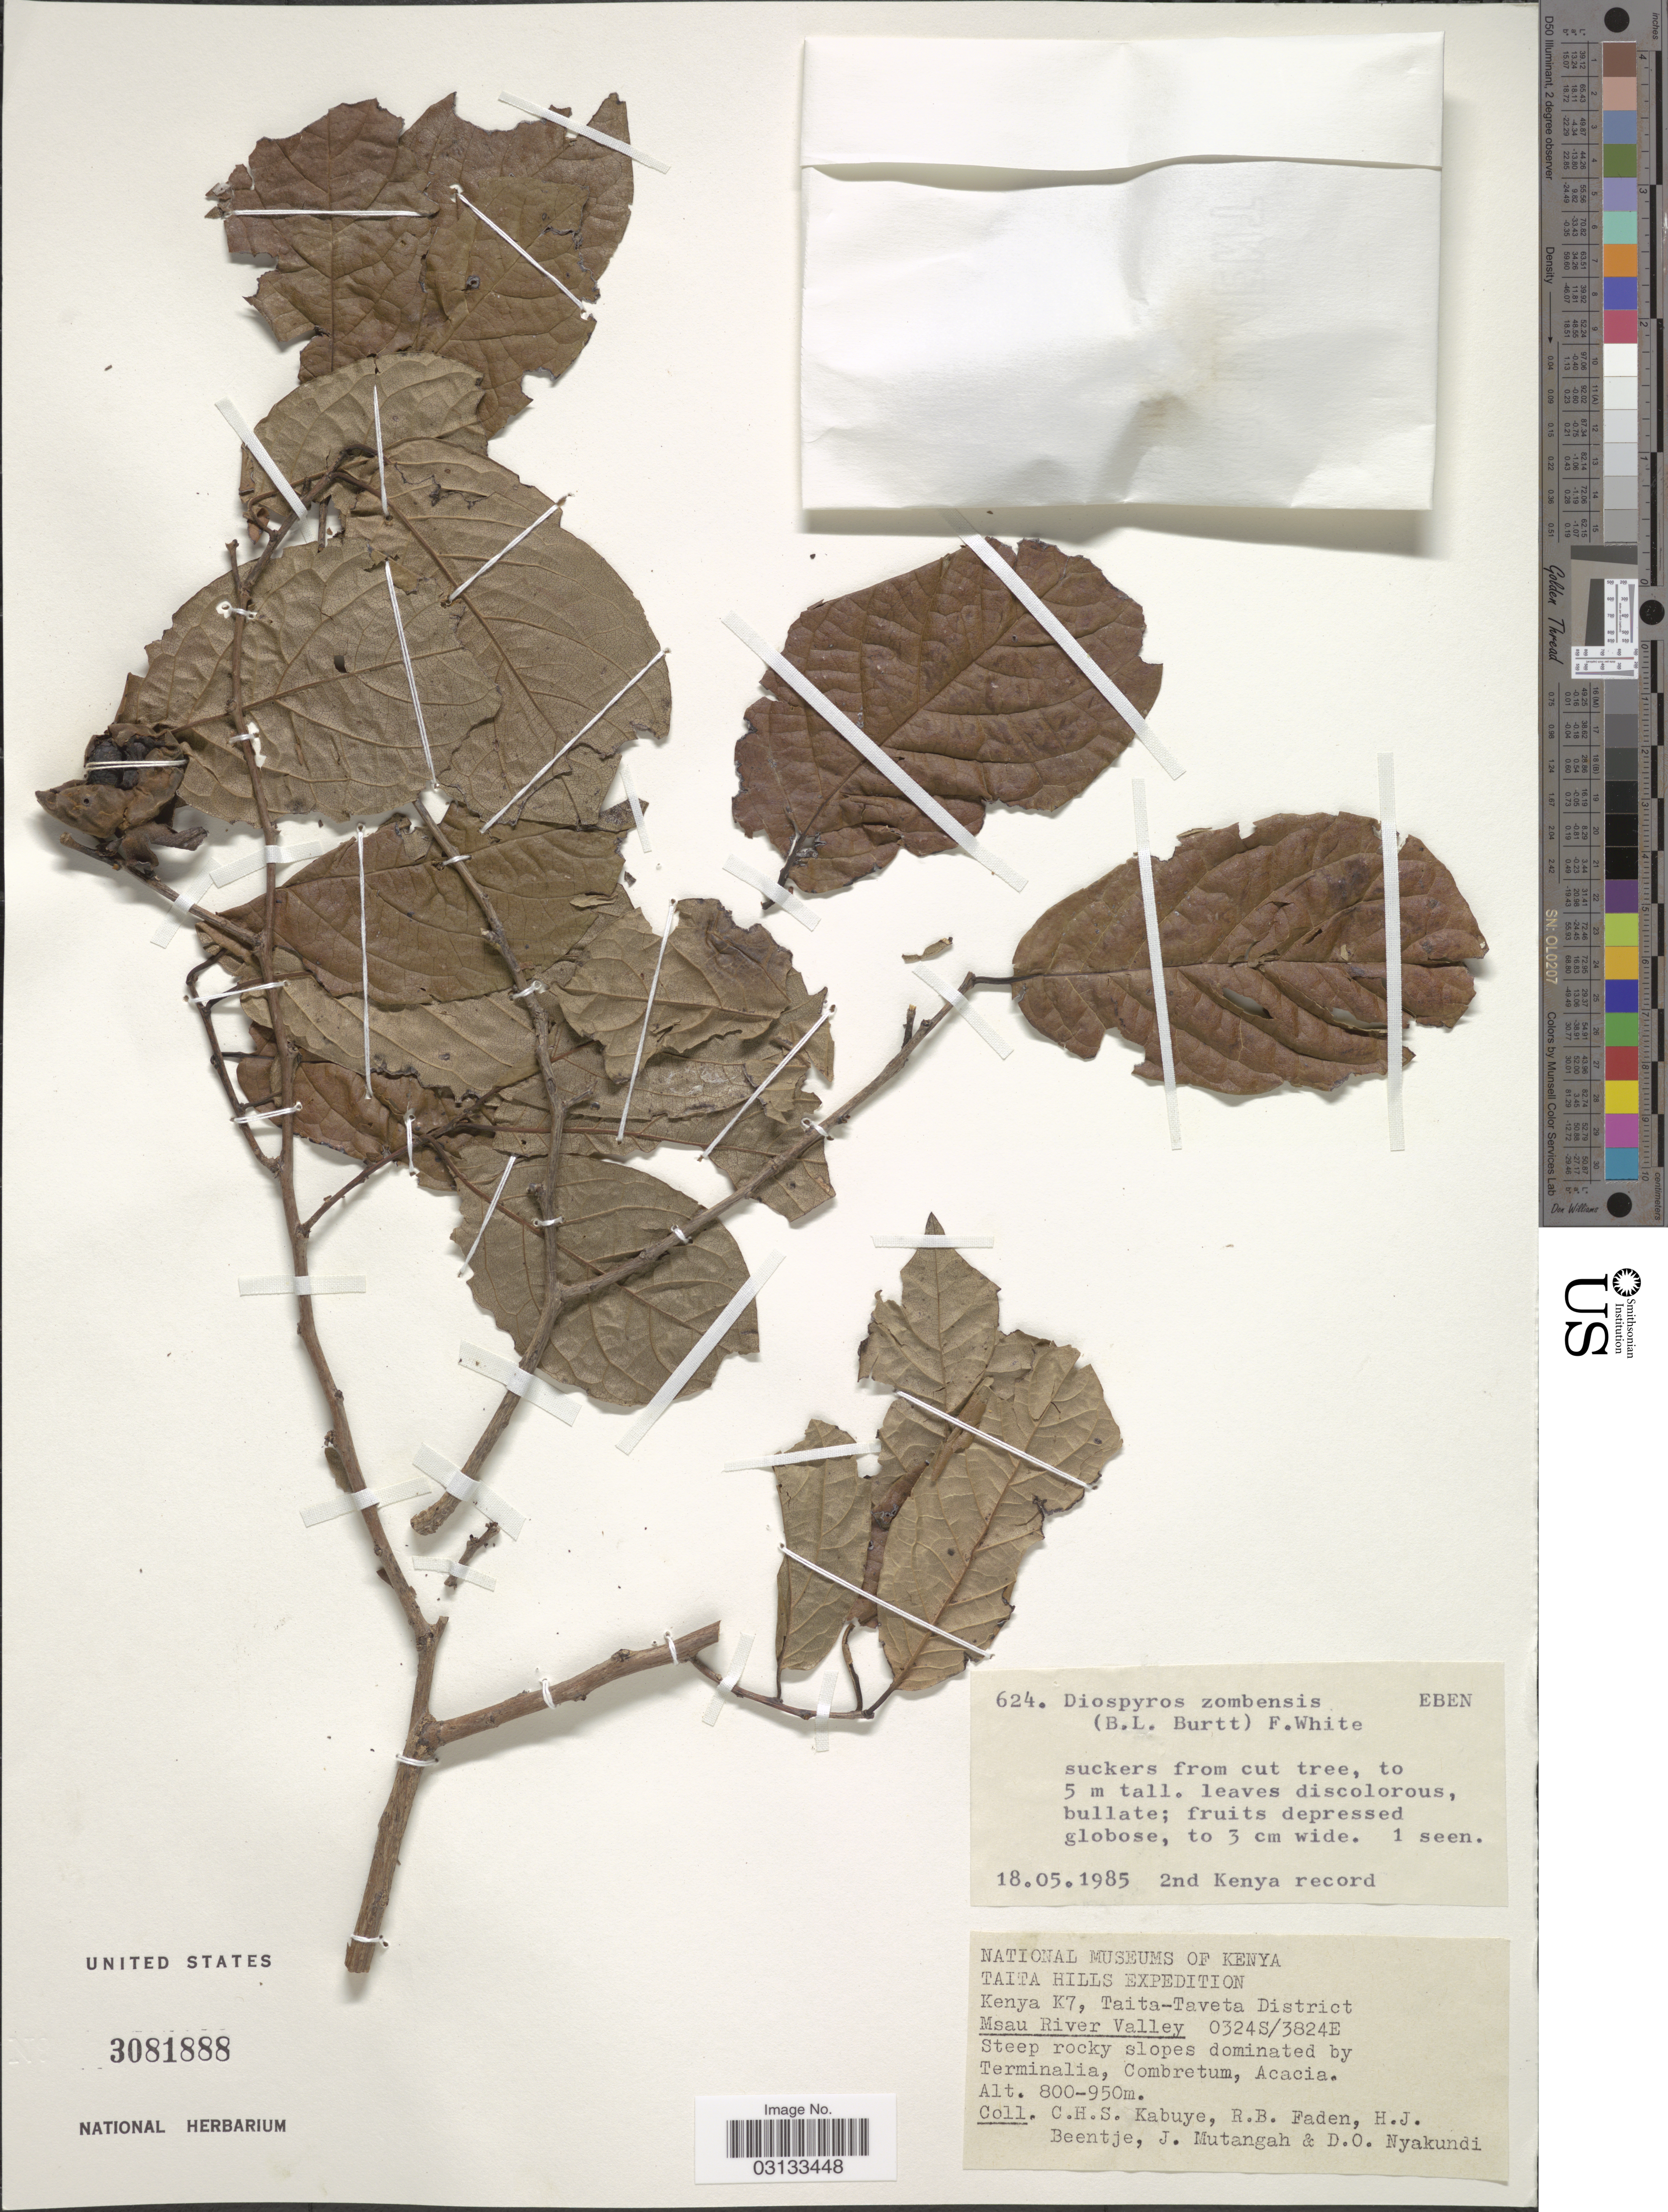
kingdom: Plantae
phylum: Tracheophyta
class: Magnoliopsida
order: Ericales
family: Ebenaceae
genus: Diospyros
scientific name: Diospyros zombensis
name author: (B.L. Burtt) F. White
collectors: C. Kabuye, R. B. Faden, H. J. Beentje, J. Mutangah & D. Nyakundi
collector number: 624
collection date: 1985-05-18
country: Kenya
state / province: Taita Taveta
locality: Taita Hills, Kenya, K7, Taita-Taveta District Msau River Valley.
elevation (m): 800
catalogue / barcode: US 3081888